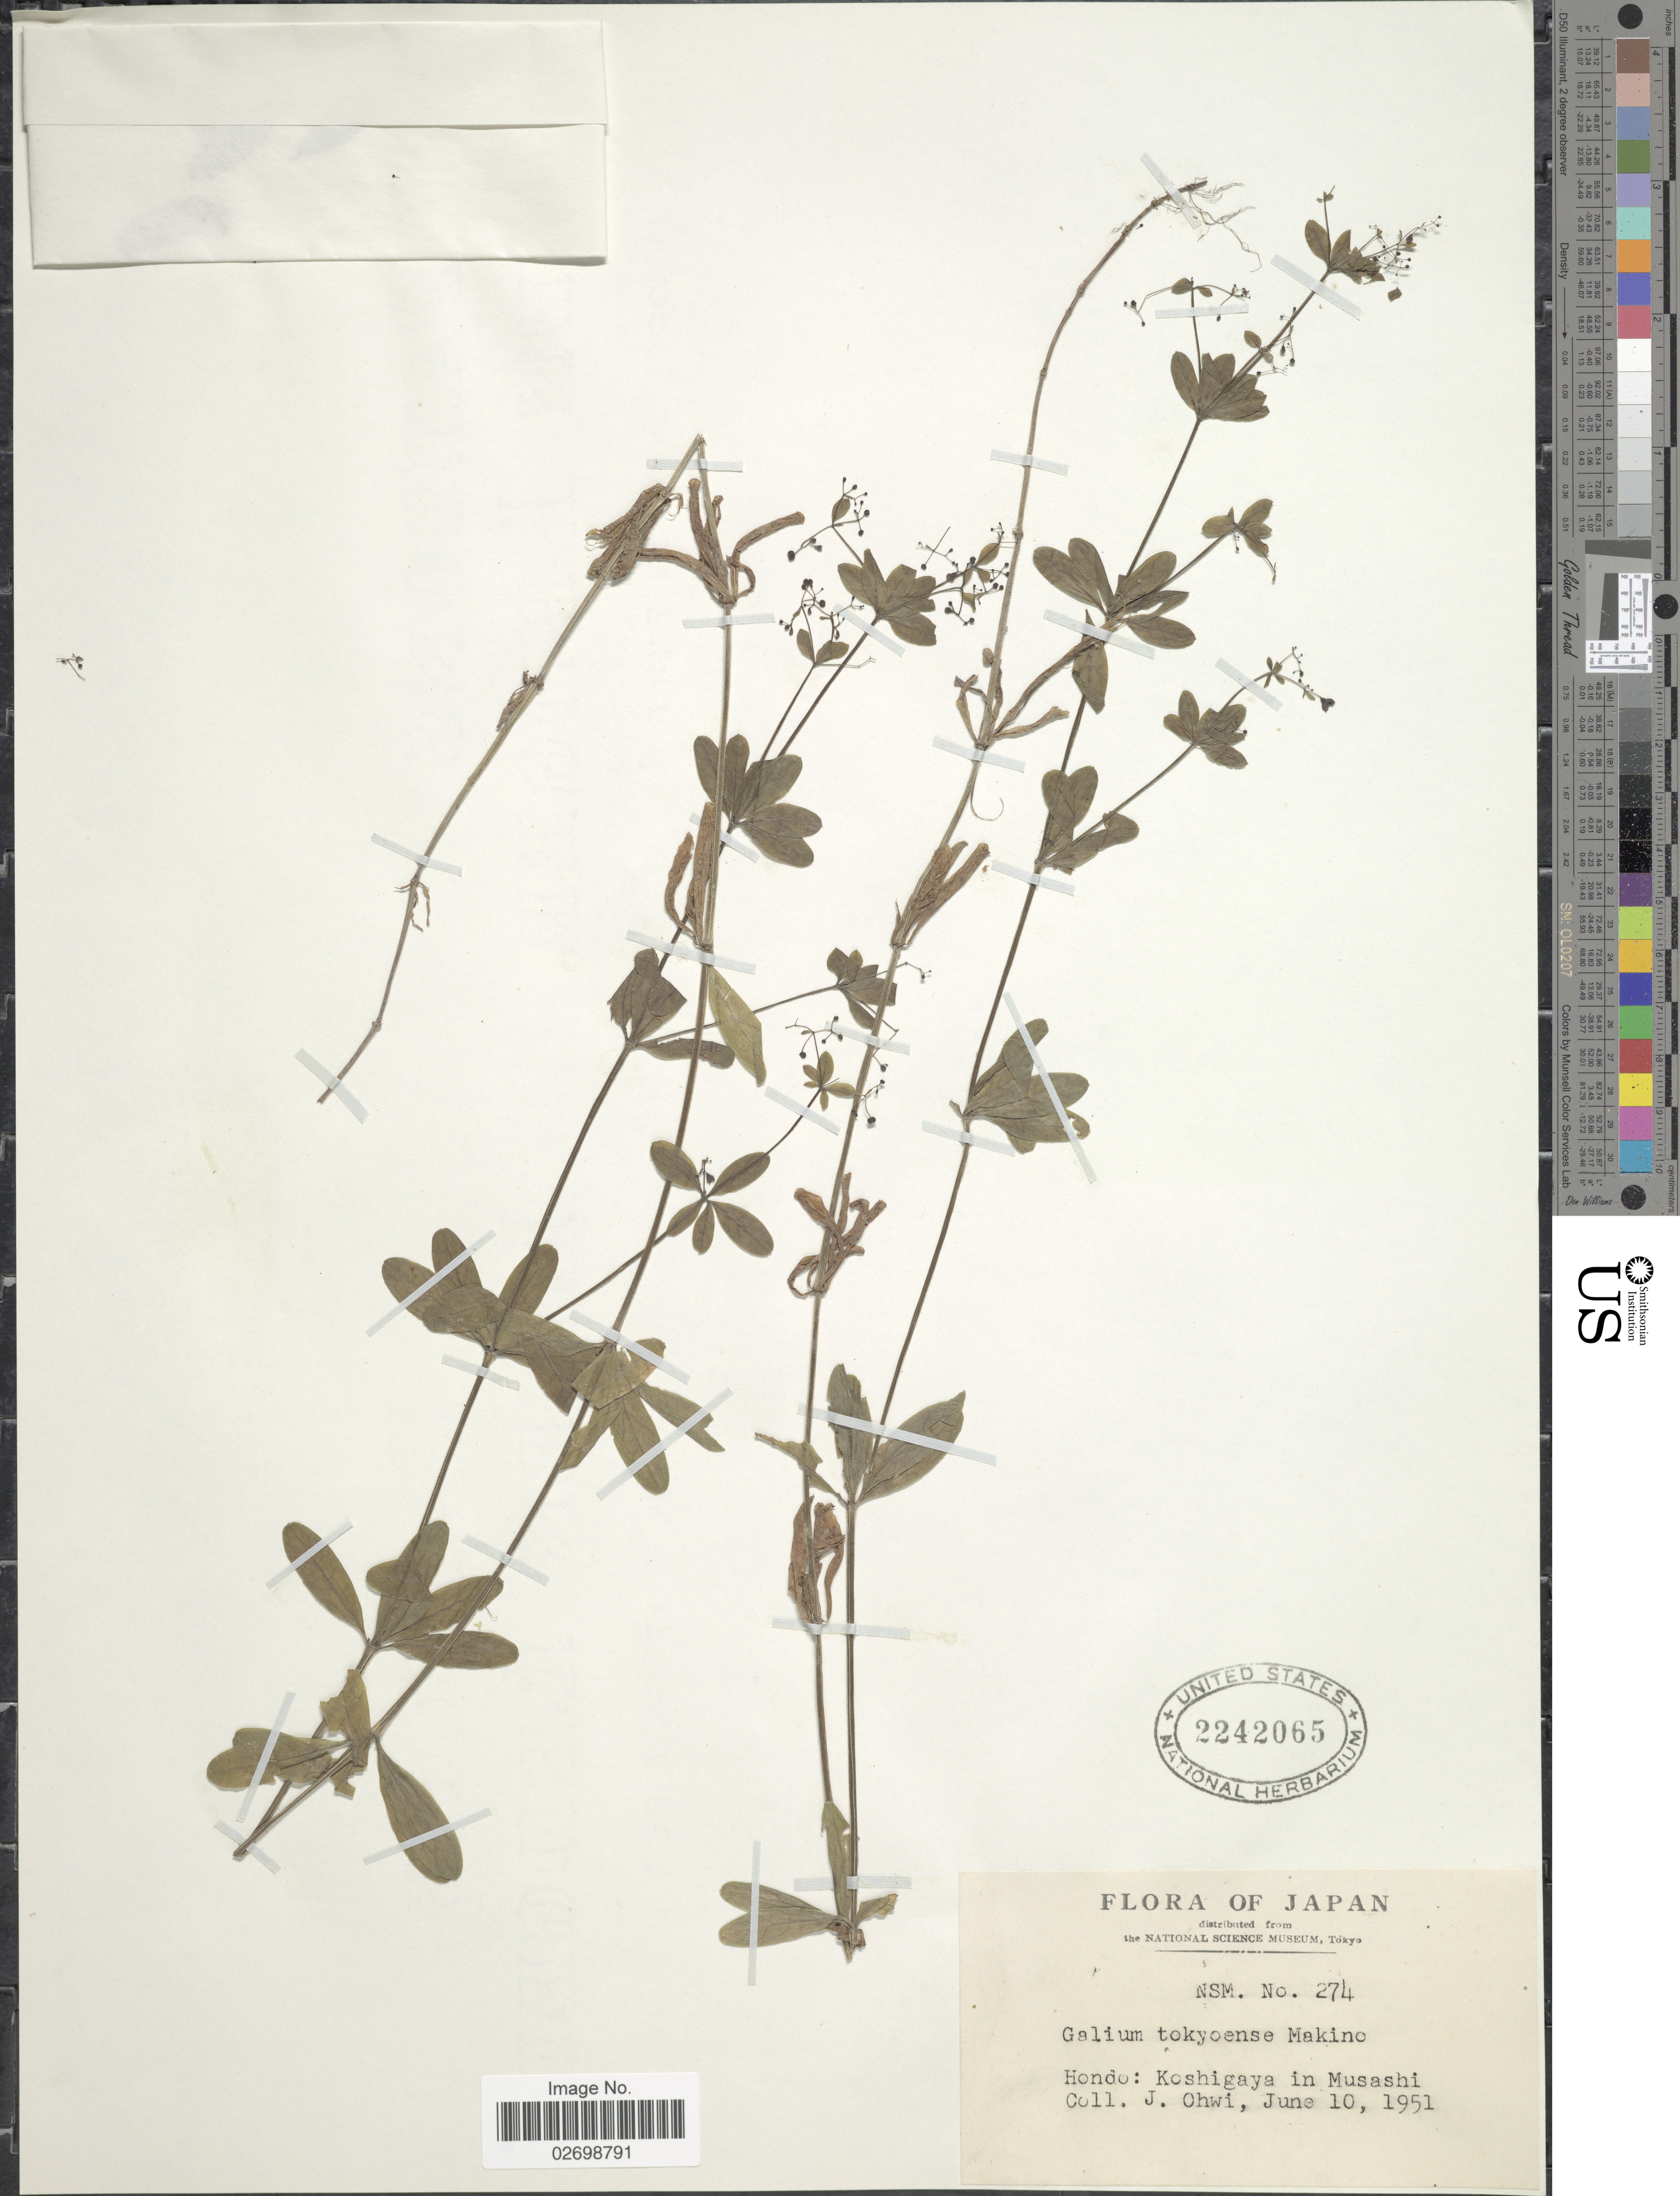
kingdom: Plantae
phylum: Tracheophyta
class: Magnoliopsida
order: Gentianales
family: Rubiaceae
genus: Galium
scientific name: Galium tokyoense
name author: Makino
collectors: J. Ohwi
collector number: NSM 274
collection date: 1951-06-10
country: Japan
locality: Hondo: Koshigaya in Musashi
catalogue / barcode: US 2242065